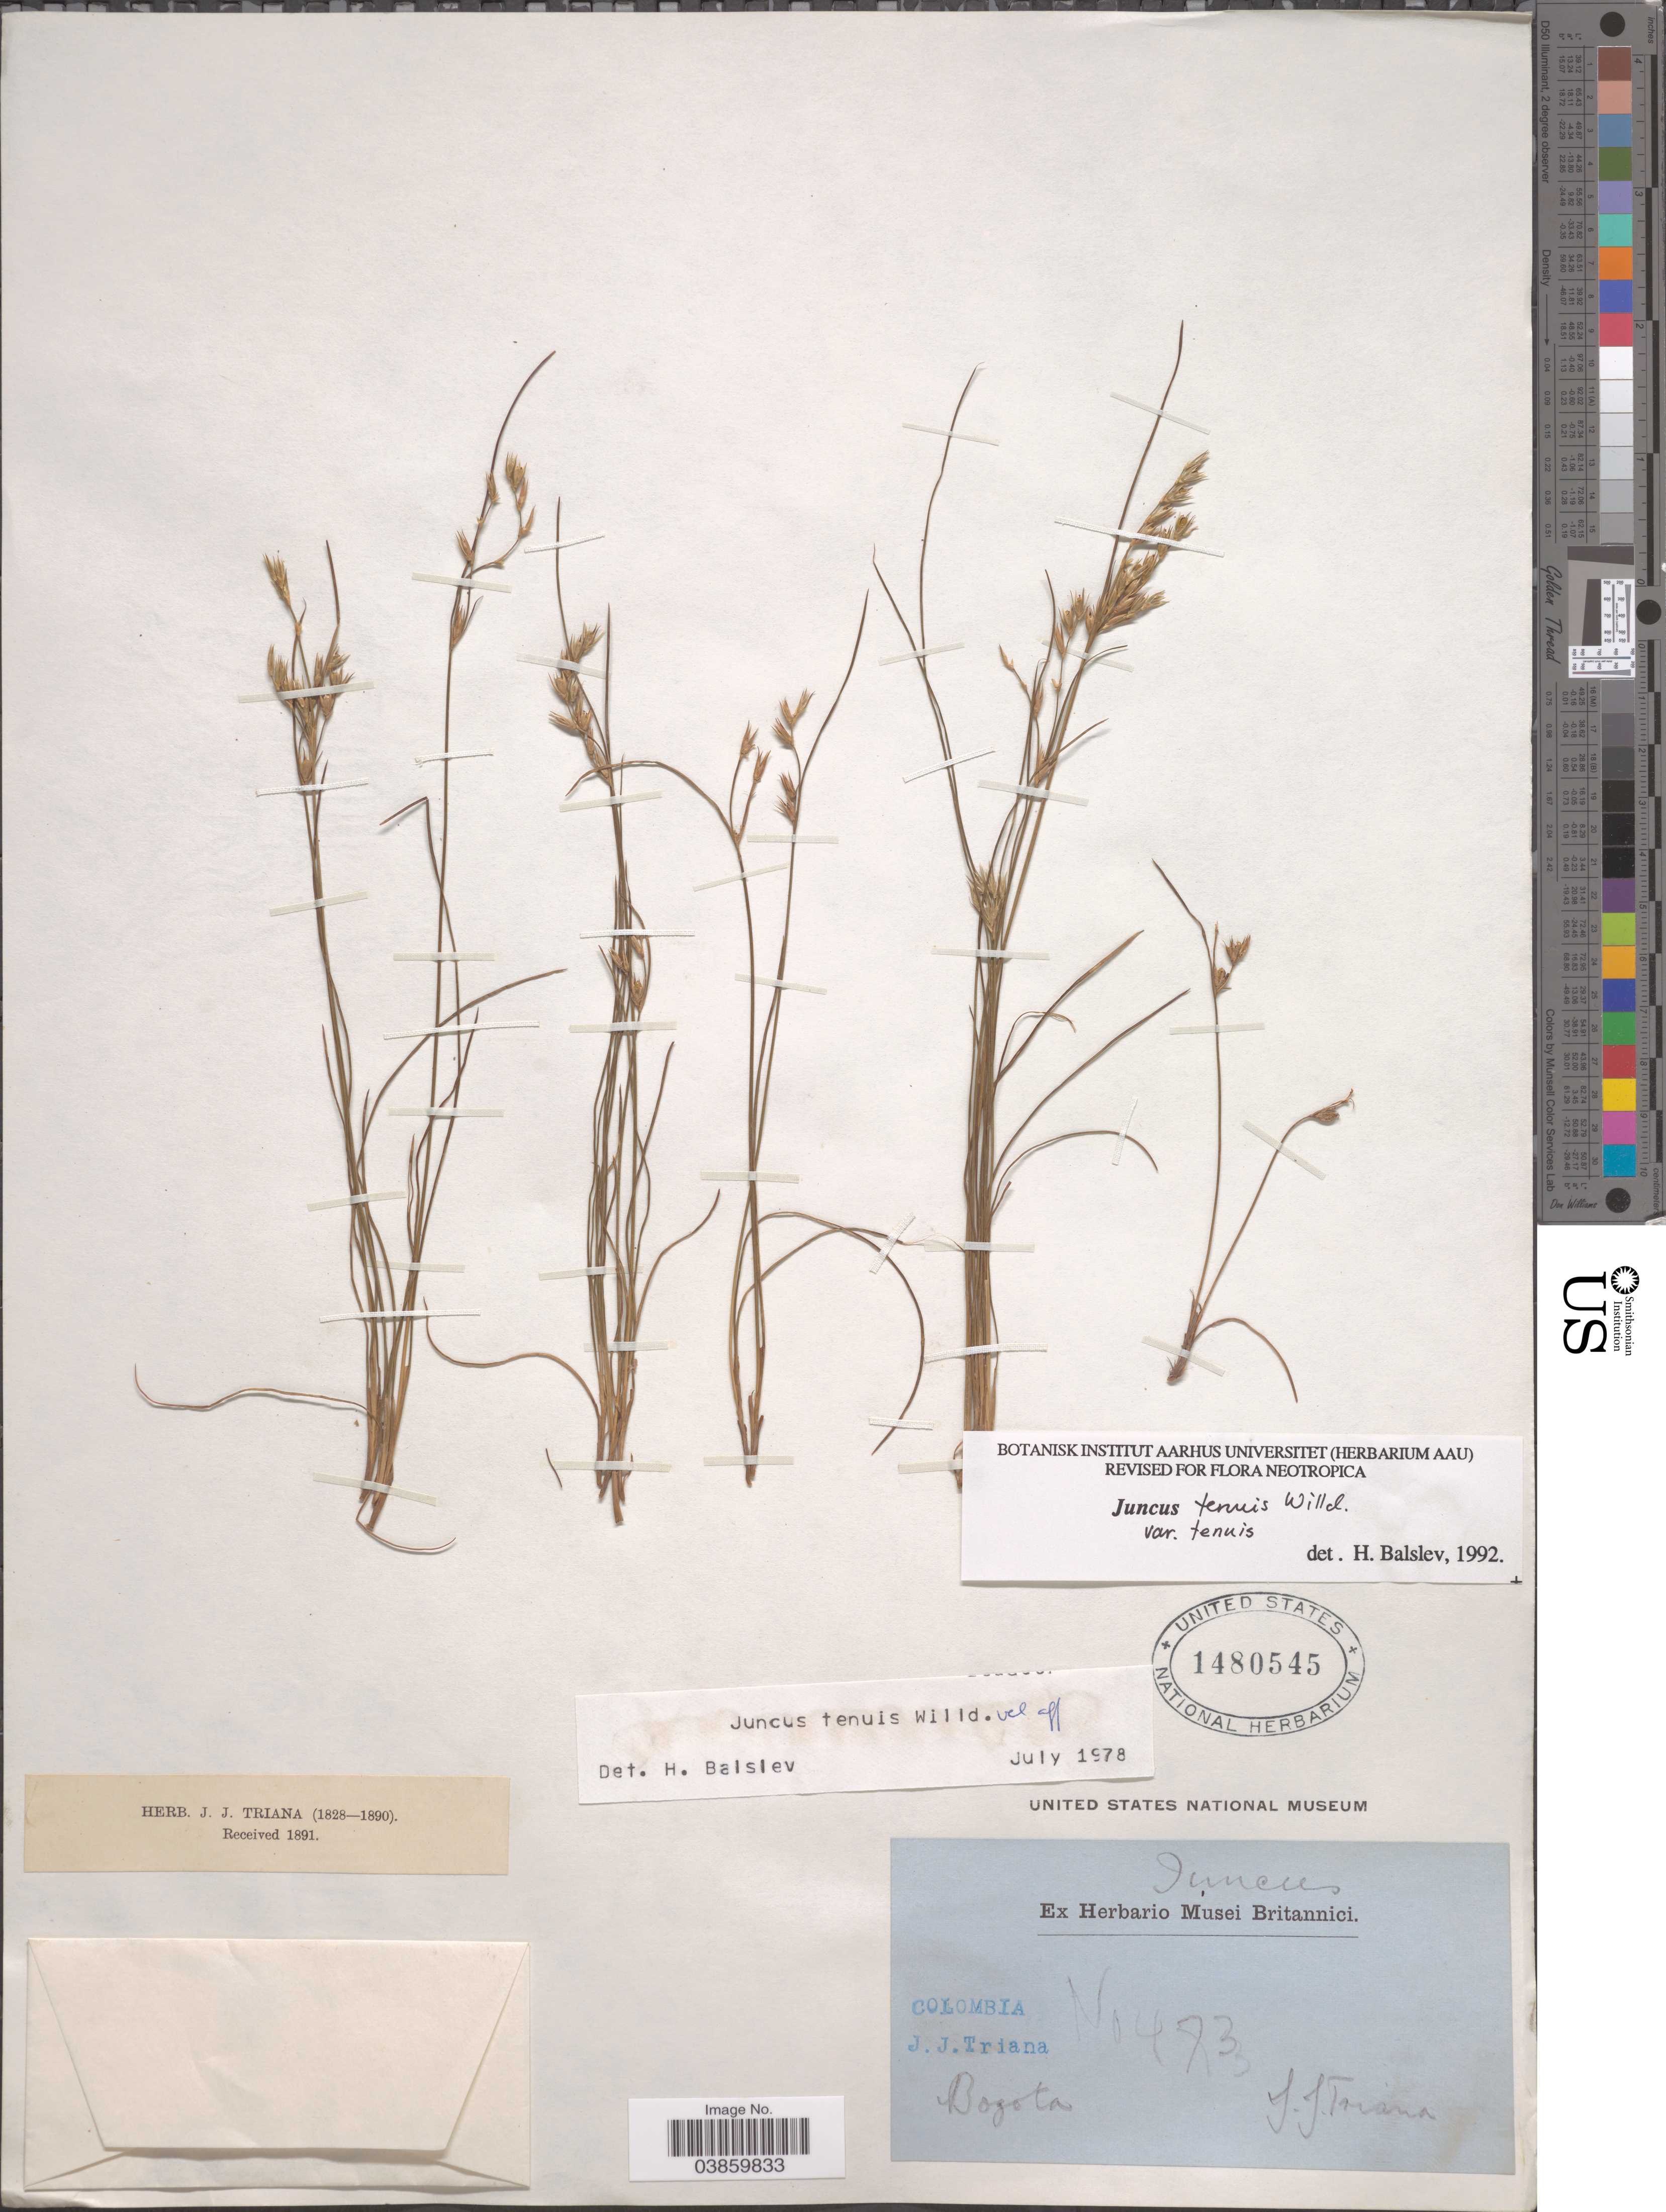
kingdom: Plantae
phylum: Tracheophyta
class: Liliopsida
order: Poales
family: Juncaceae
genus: Juncus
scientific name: Juncus tenuis var. tenuis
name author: Willd.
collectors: J. J. Triana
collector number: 473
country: Colombia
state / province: Bogota D.C.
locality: Bogota.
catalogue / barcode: US 1480545